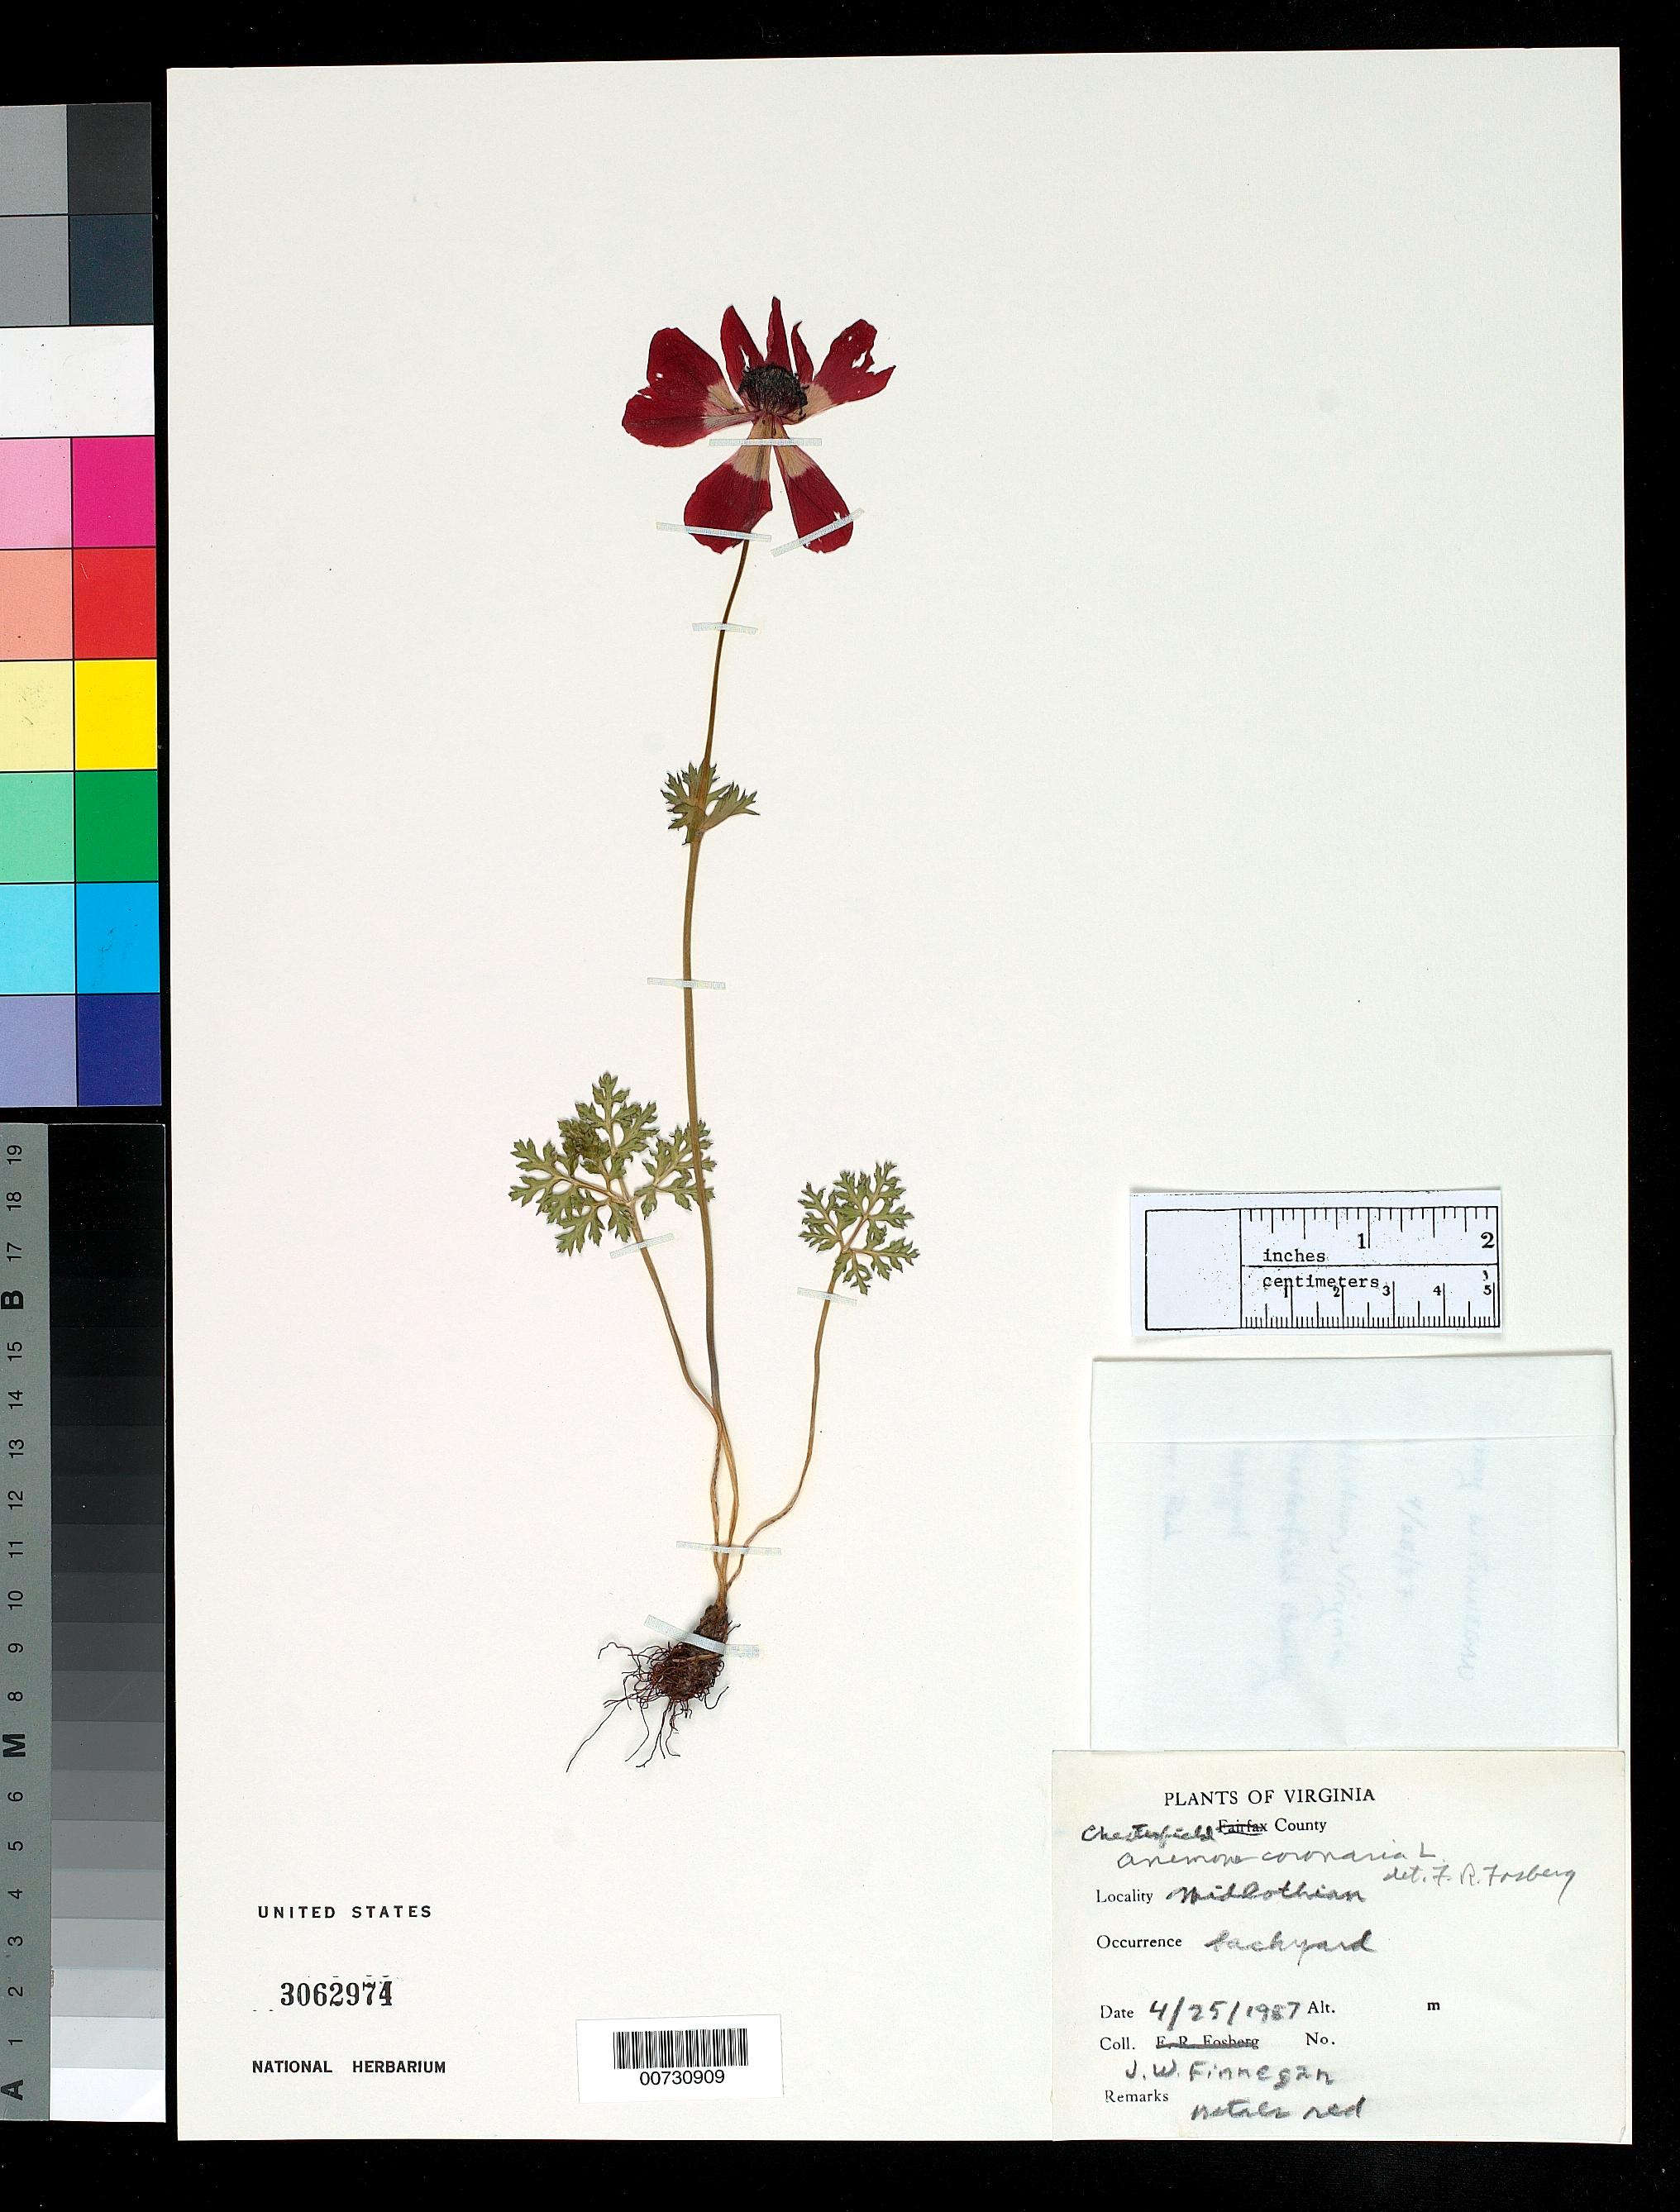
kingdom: Plantae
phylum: Tracheophyta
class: Magnoliopsida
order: Ranunculales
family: Ranunculaceae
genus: Anemone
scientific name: Anemone coronaria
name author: L.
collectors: J. Finnegan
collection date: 1987-04-25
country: United States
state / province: Virginia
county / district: Chesterfield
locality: Chesterfield County. Midlothian.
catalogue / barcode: US 3062974